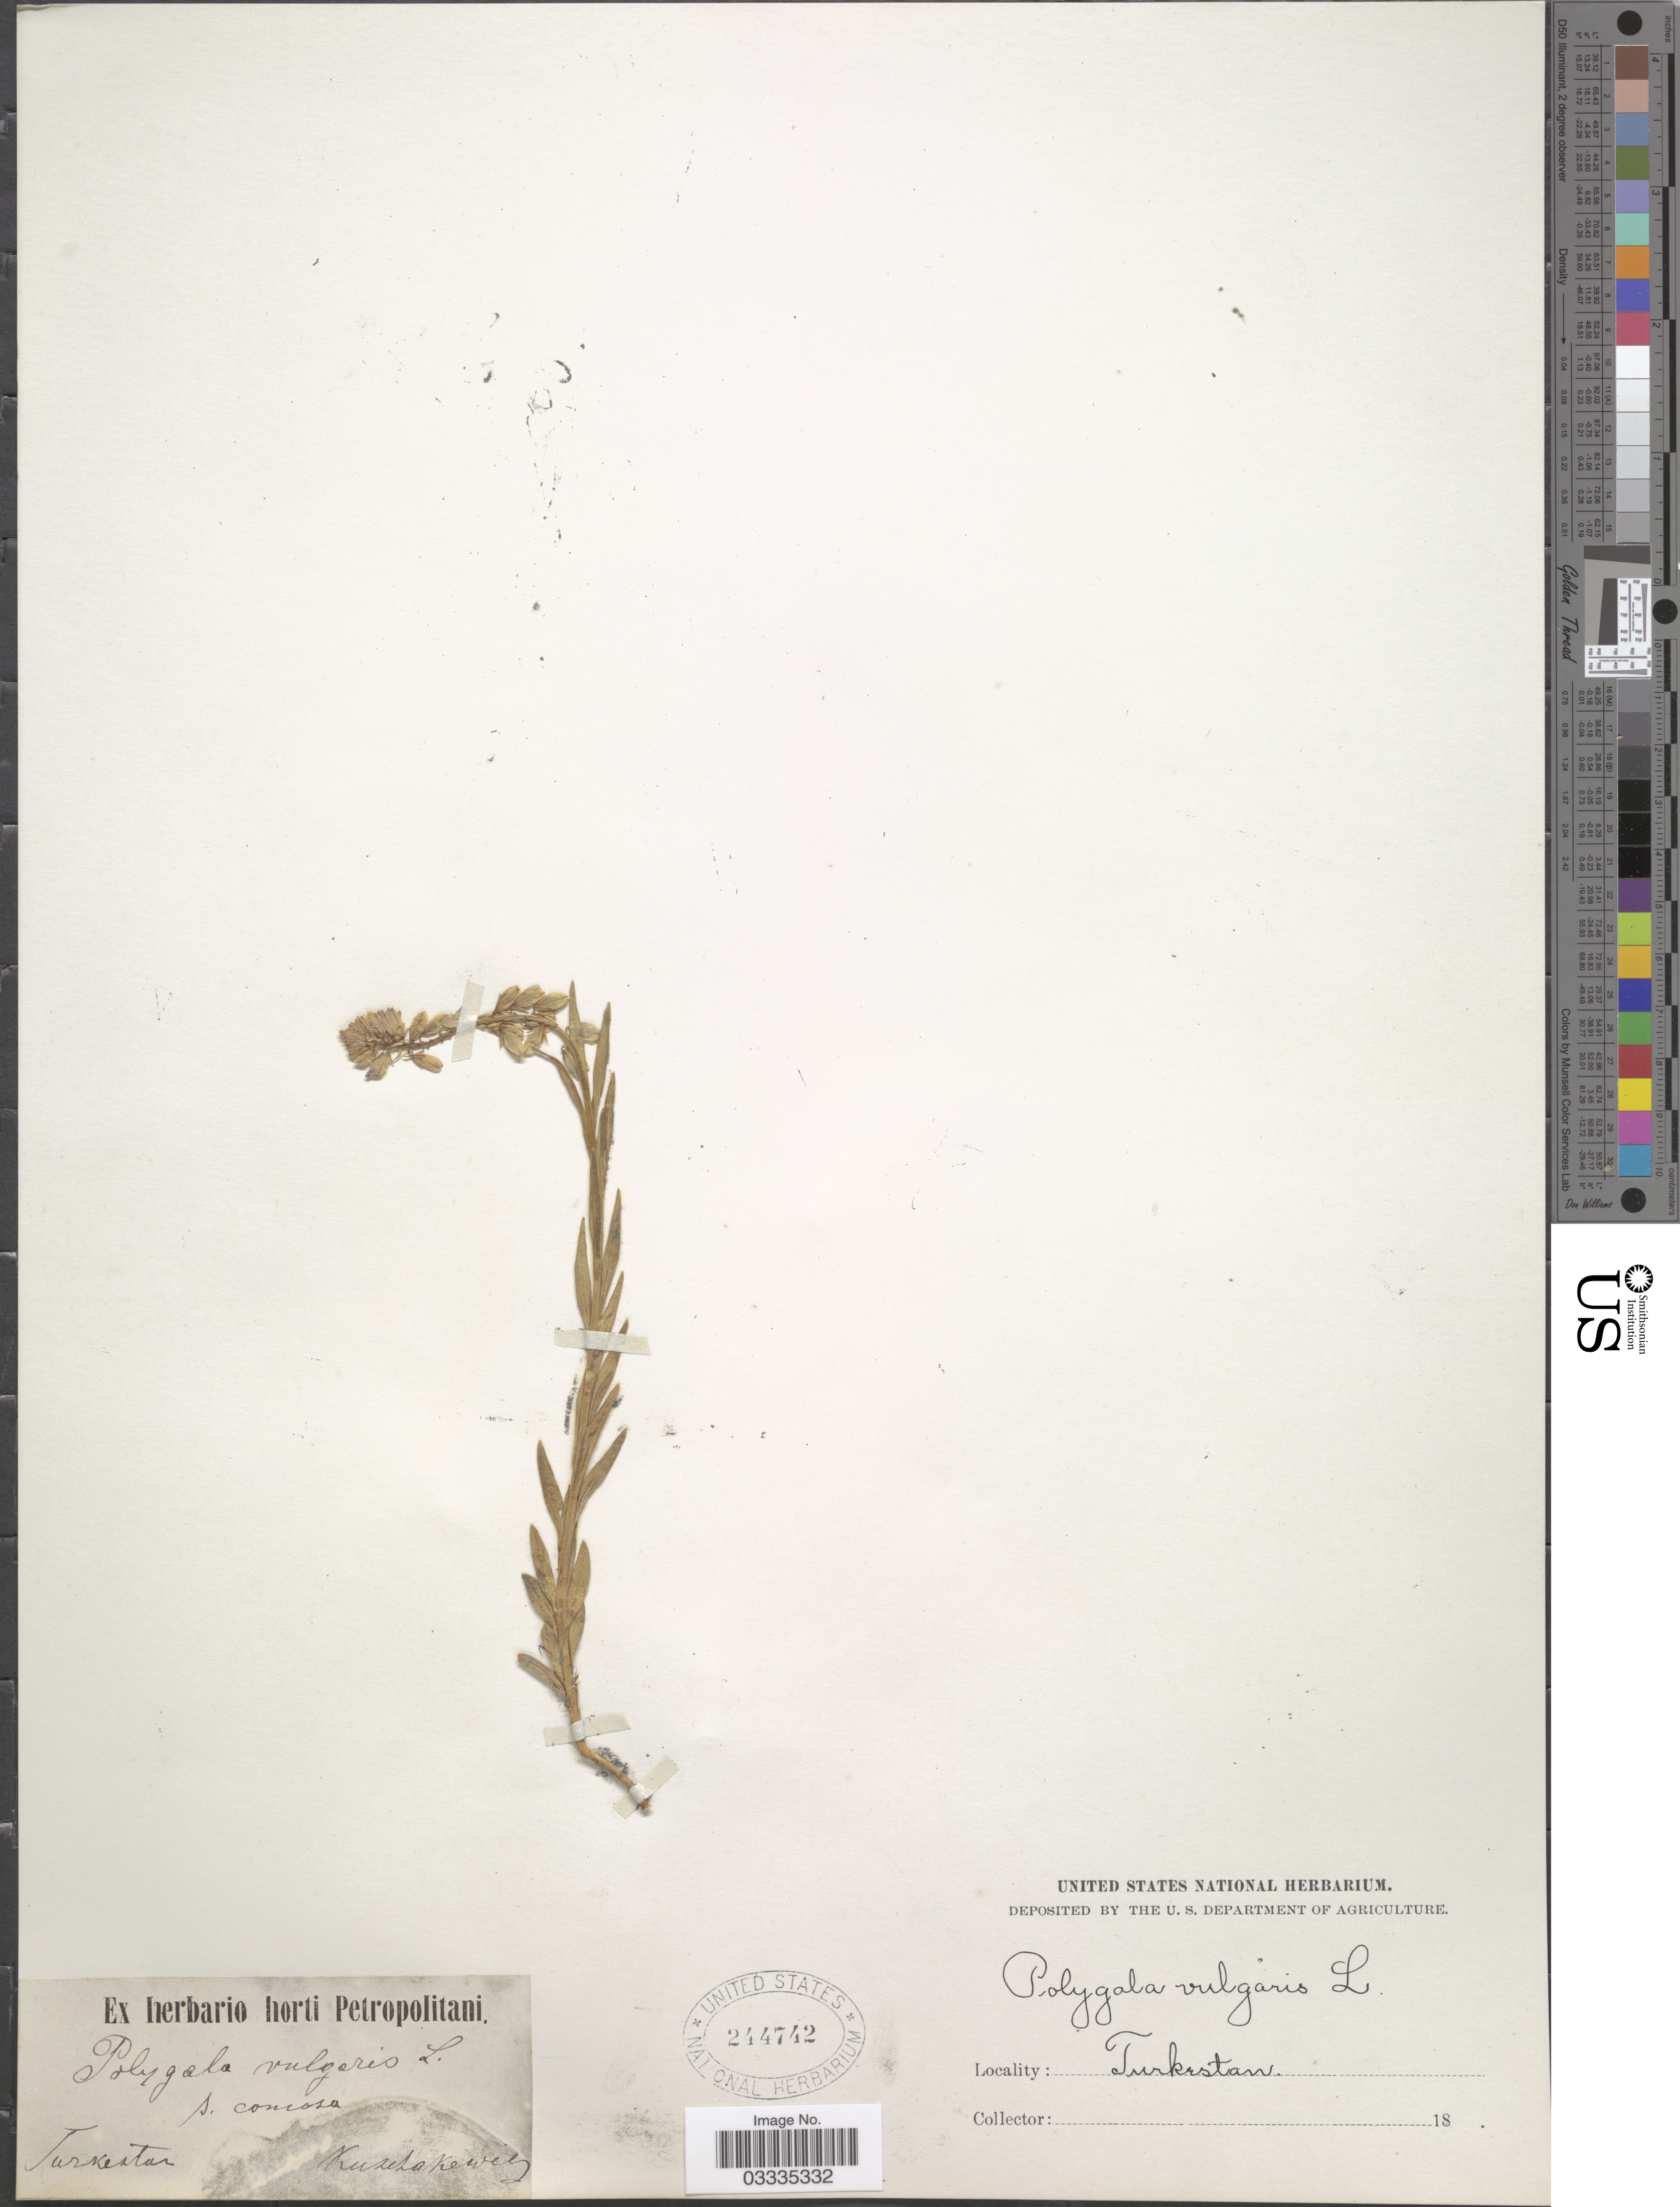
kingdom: Plantae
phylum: Tracheophyta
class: Magnoliopsida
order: Fabales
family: Polygalaceae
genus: Polygala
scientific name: Polygala vulgaris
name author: L.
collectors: Kuschakewitz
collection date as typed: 18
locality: Turkestan.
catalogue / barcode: US 244742